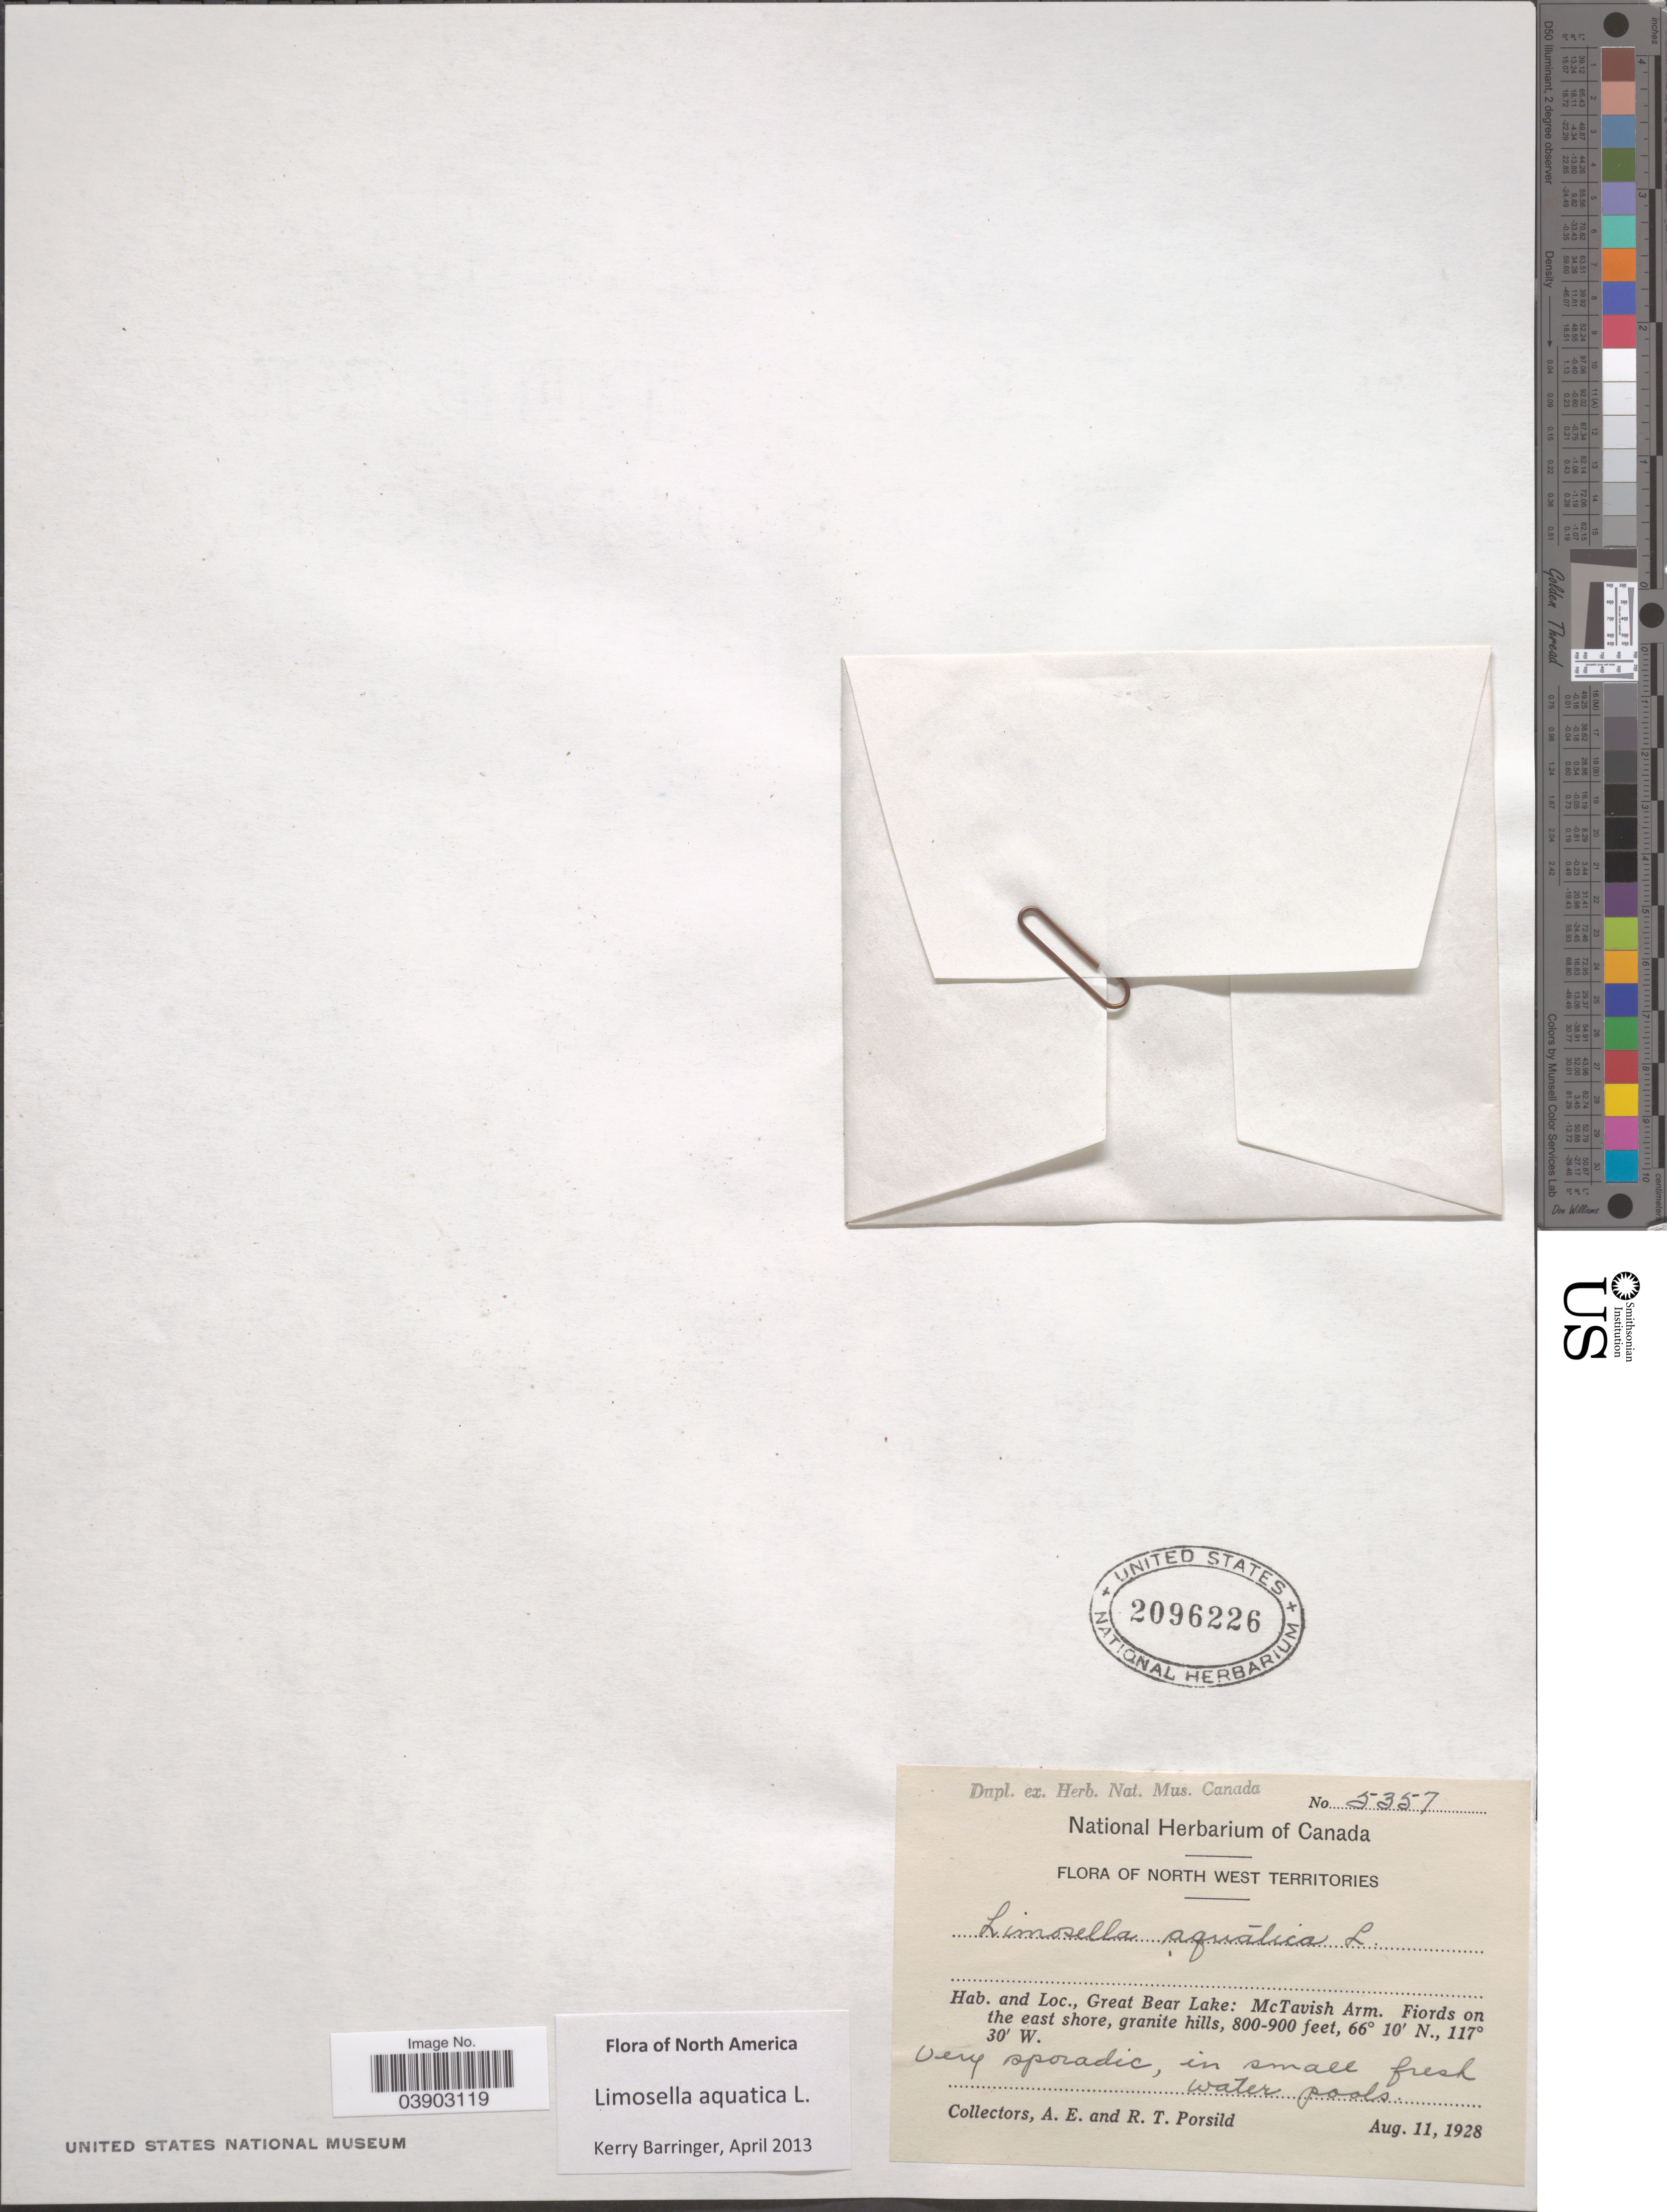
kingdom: Plantae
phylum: Tracheophyta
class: Magnoliopsida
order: Lamiales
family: Scrophulariaceae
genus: Limosella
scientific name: Limosella aquatica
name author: L.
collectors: A. E. Porsild & R. T. Porsild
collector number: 5357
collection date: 1928-08-11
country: Canada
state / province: Northwest Territories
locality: Great Bear Lake: McTavish Arm. Fiords on the east shore, granite hills. Very sporadic, in small fresh water pools.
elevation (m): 244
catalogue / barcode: US 2096226